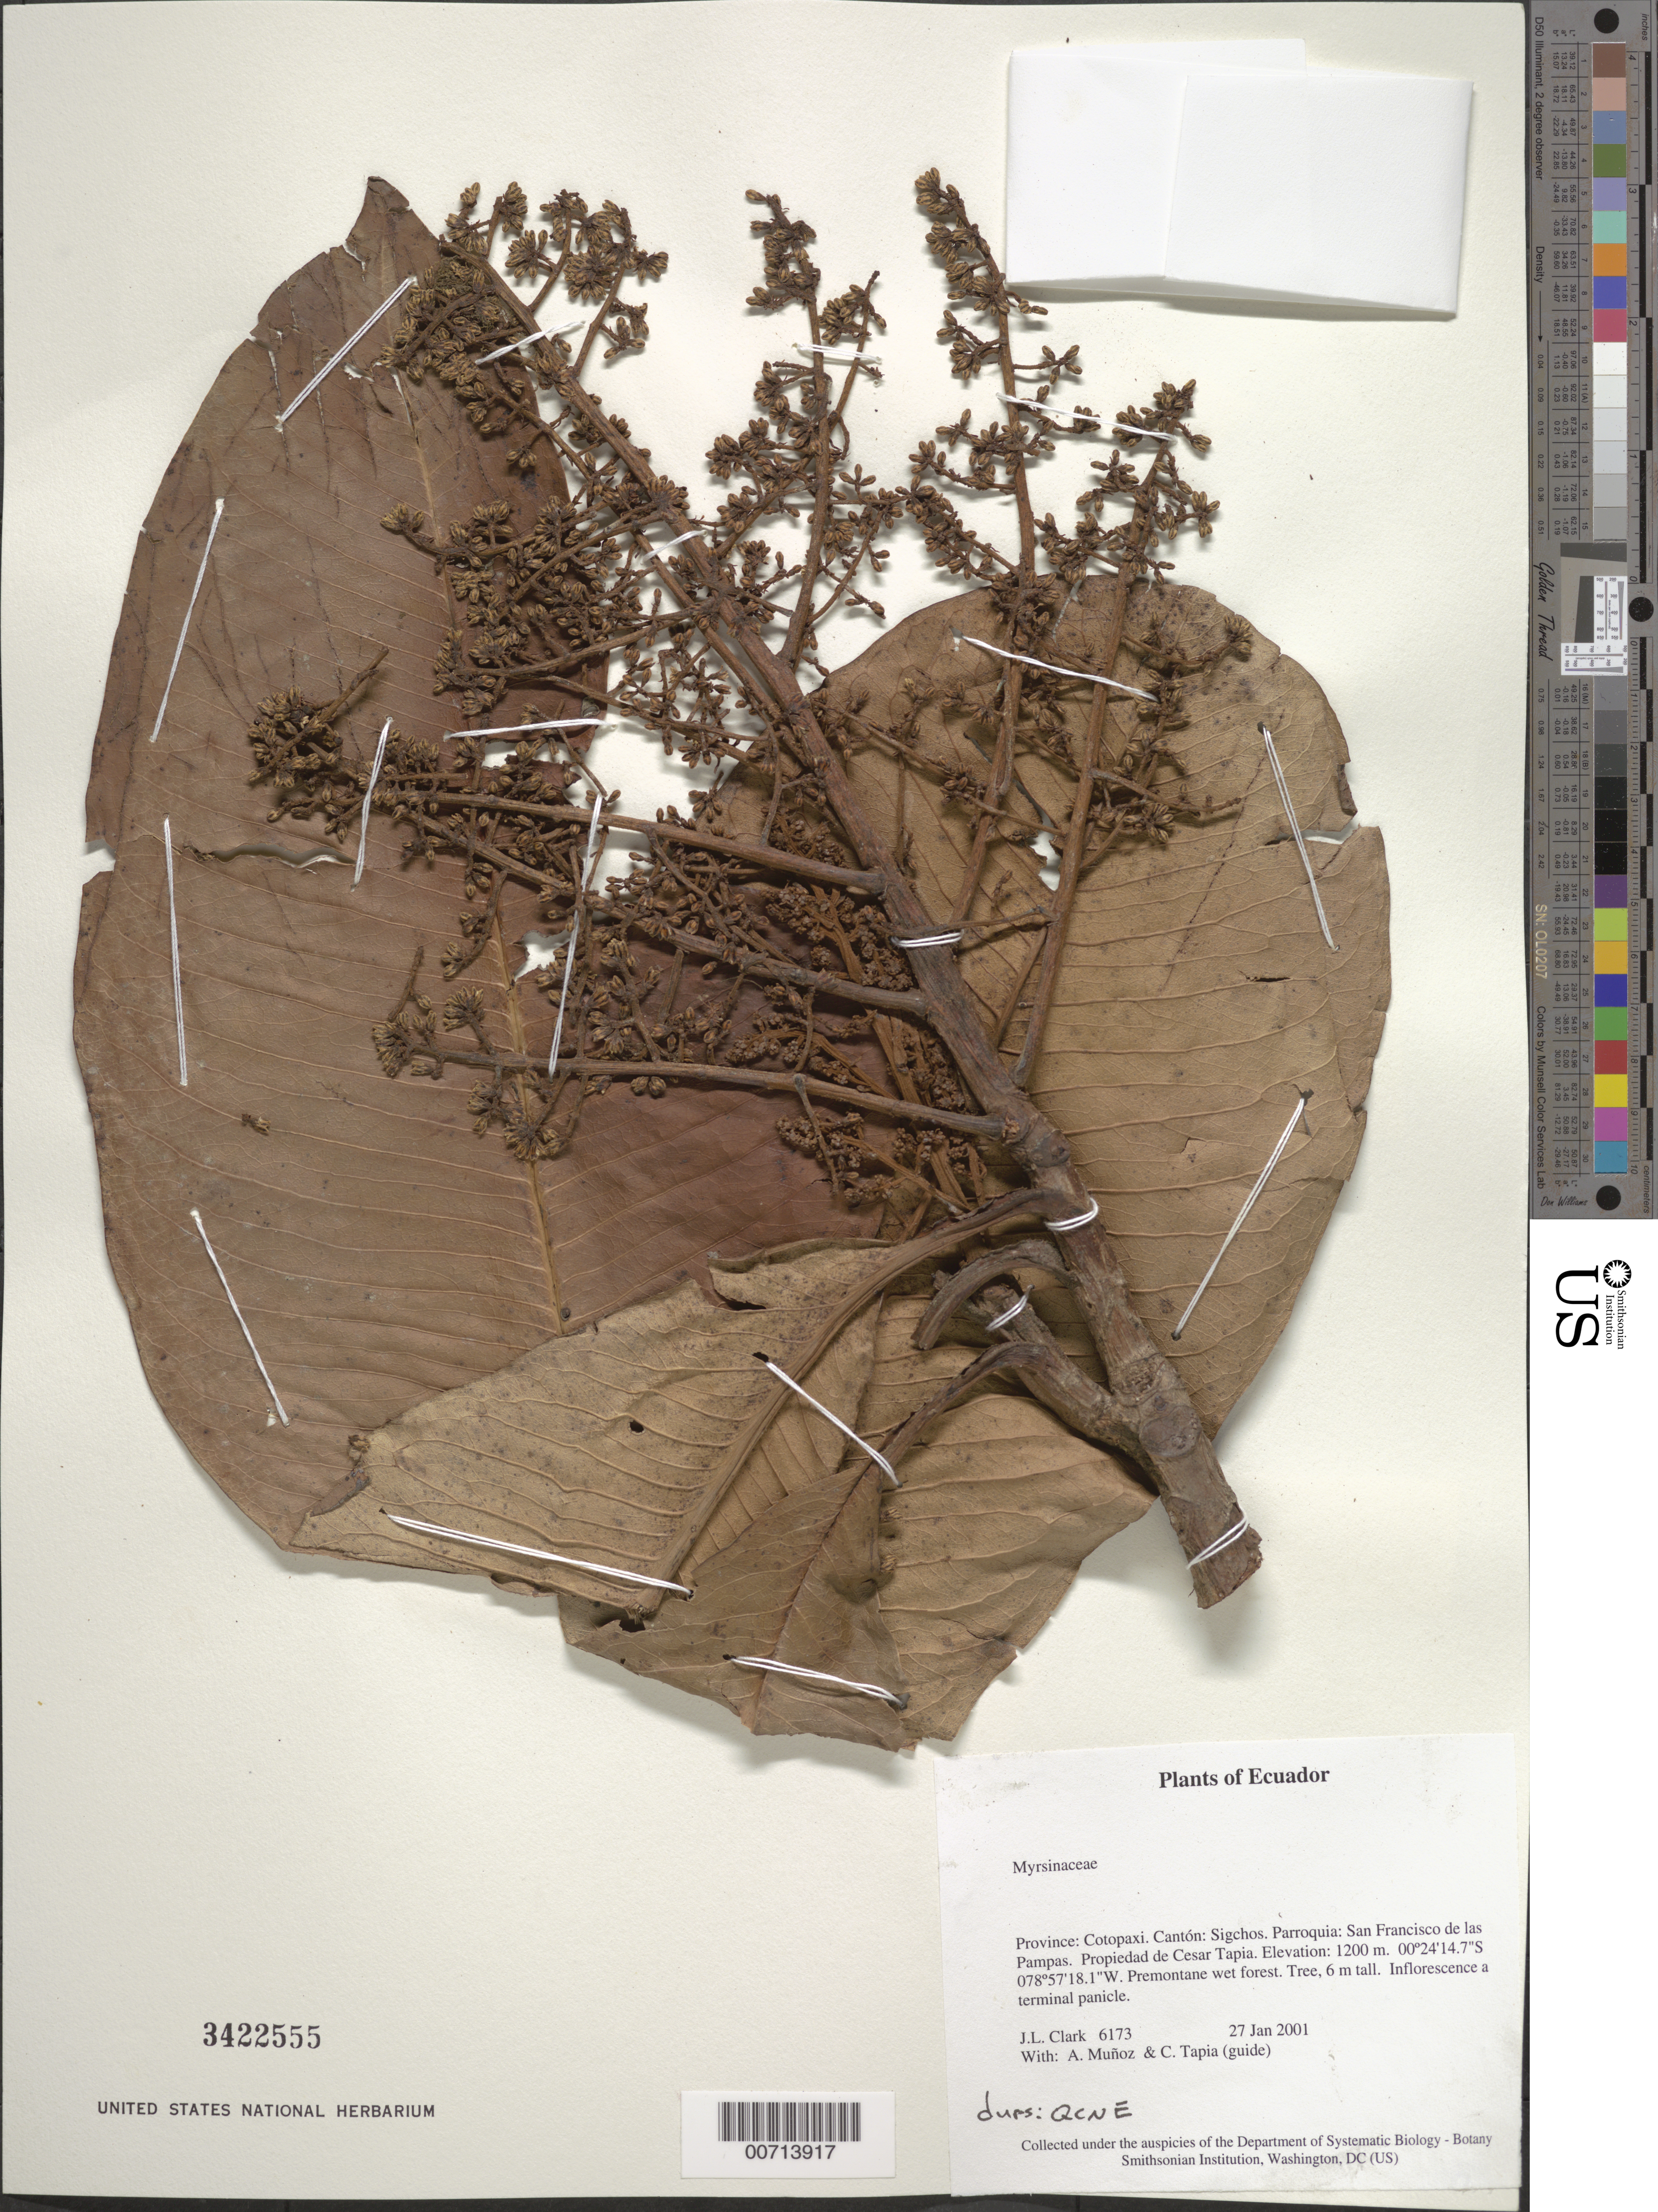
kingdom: Plantae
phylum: Tracheophyta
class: Magnoliopsida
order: Ericales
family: Primulaceae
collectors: J. L. Clark, A. Muñoz & C. Tapia (guide)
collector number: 6173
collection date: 2001-01-27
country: Ecuador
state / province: Cotopaxi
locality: Cantón: Sigchos. Parroquia: San Francisco de las Pampas. Propiedad de Cesar Tapia.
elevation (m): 1200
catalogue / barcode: US 3422555